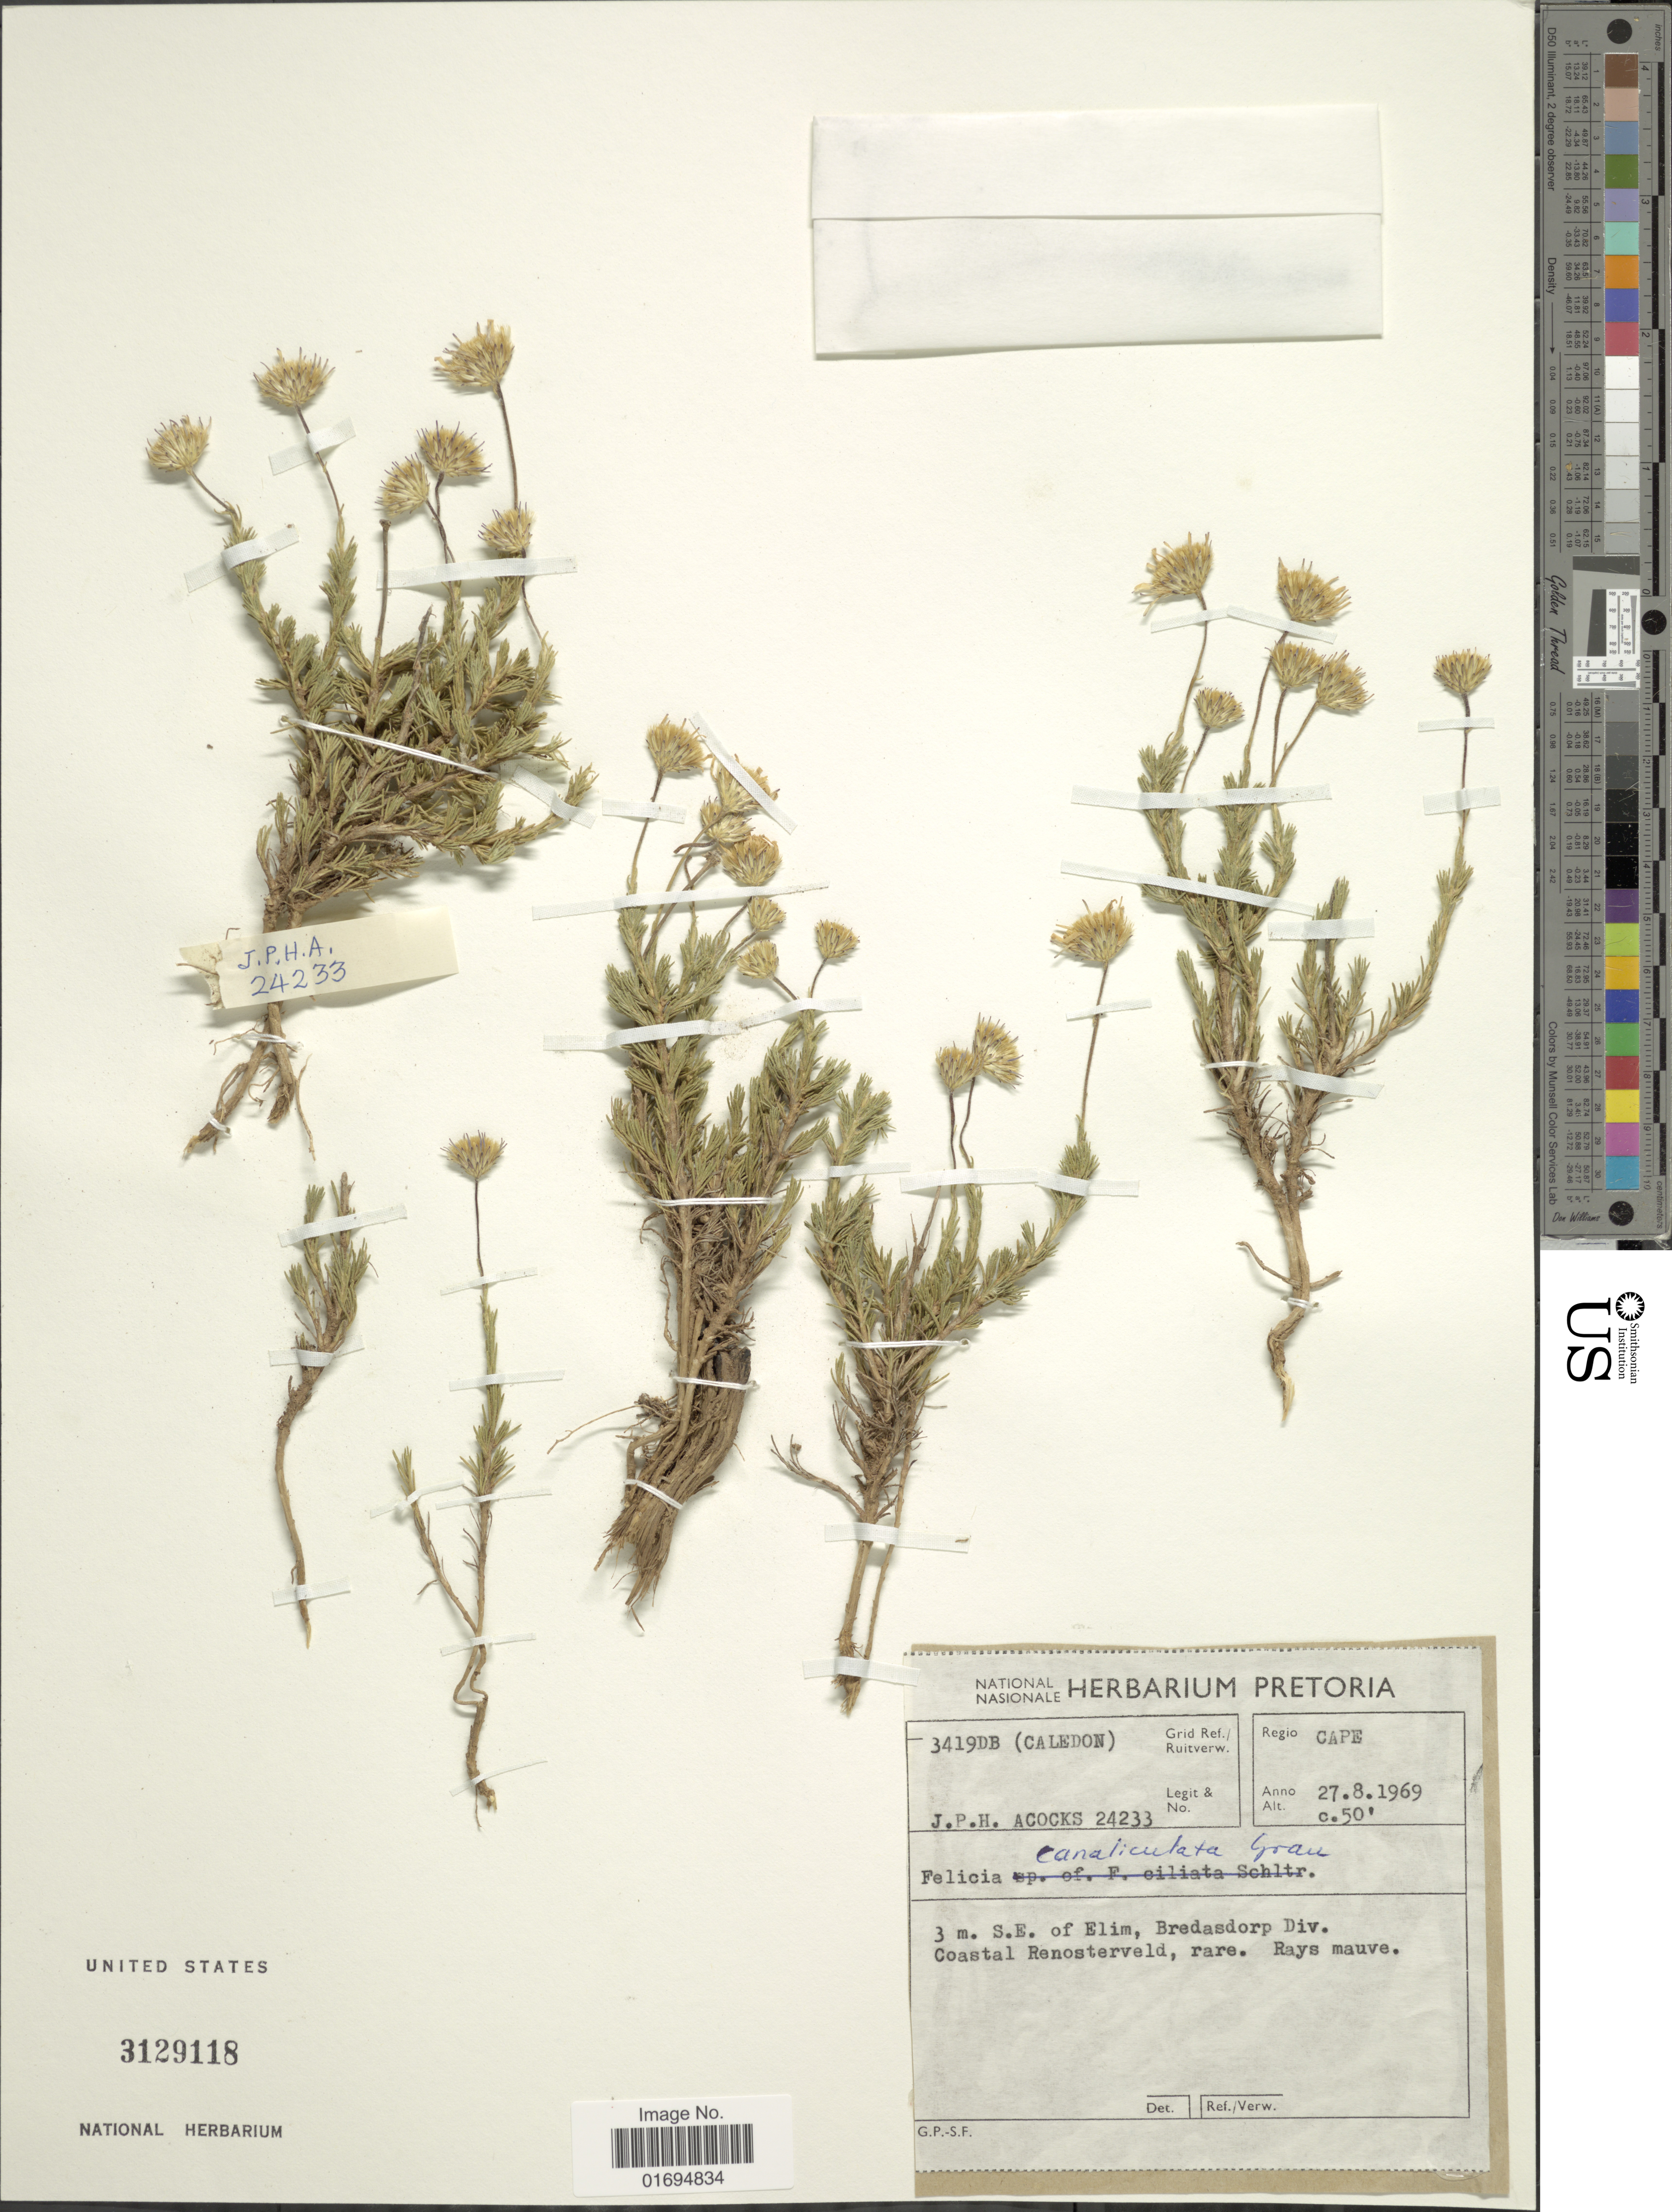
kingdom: Plantae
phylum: Tracheophyta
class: Magnoliopsida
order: Asterales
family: Asteraceae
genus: Felicia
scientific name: Felicia canaliculata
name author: Grau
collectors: J. P. Acocks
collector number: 24233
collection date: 1969-08-27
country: South Africa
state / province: Western Cape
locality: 3 m. S. E. of Elim, Bredasdorp Div. Coastal Renosterveld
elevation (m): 15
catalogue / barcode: US 3129118